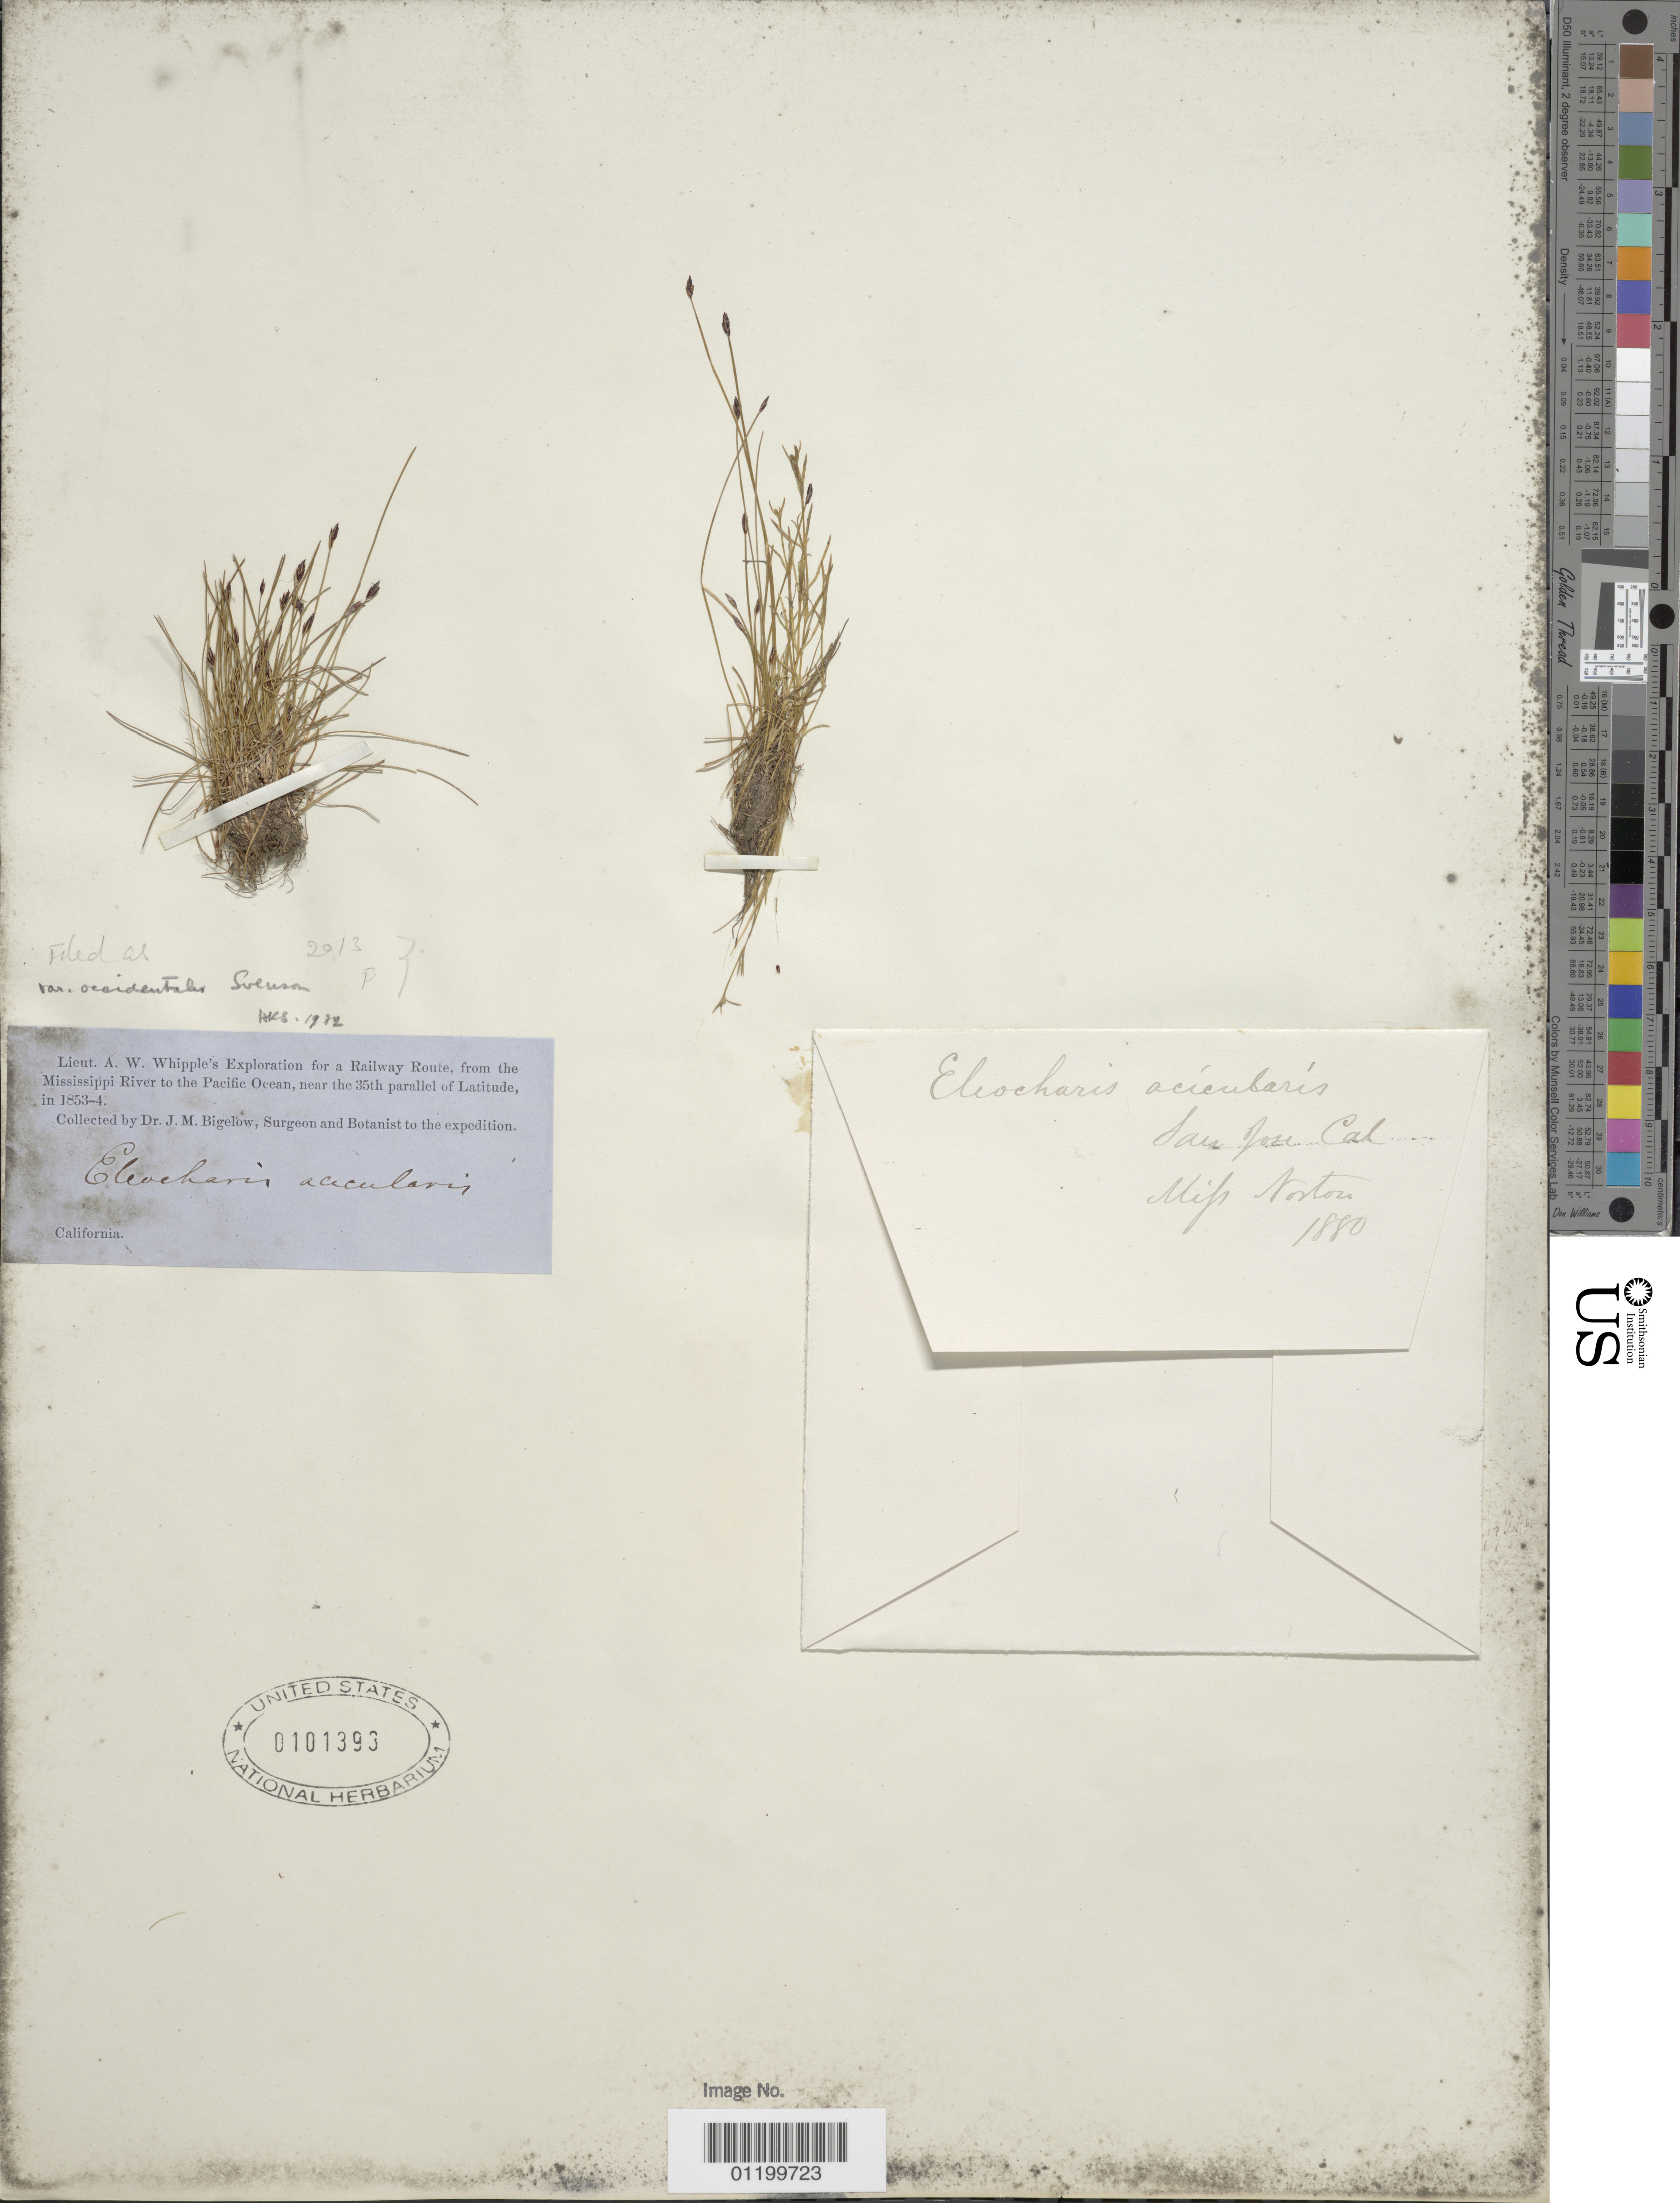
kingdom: Plantae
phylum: Tracheophyta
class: Liliopsida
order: Poales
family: Cyperaceae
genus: Eleocharis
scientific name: Eleocharis acicularis var. occidentalis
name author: Svenson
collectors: J. M. Bigelow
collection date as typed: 1853 to -- --- 1854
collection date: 1853/1854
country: United States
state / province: California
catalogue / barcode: US 101393